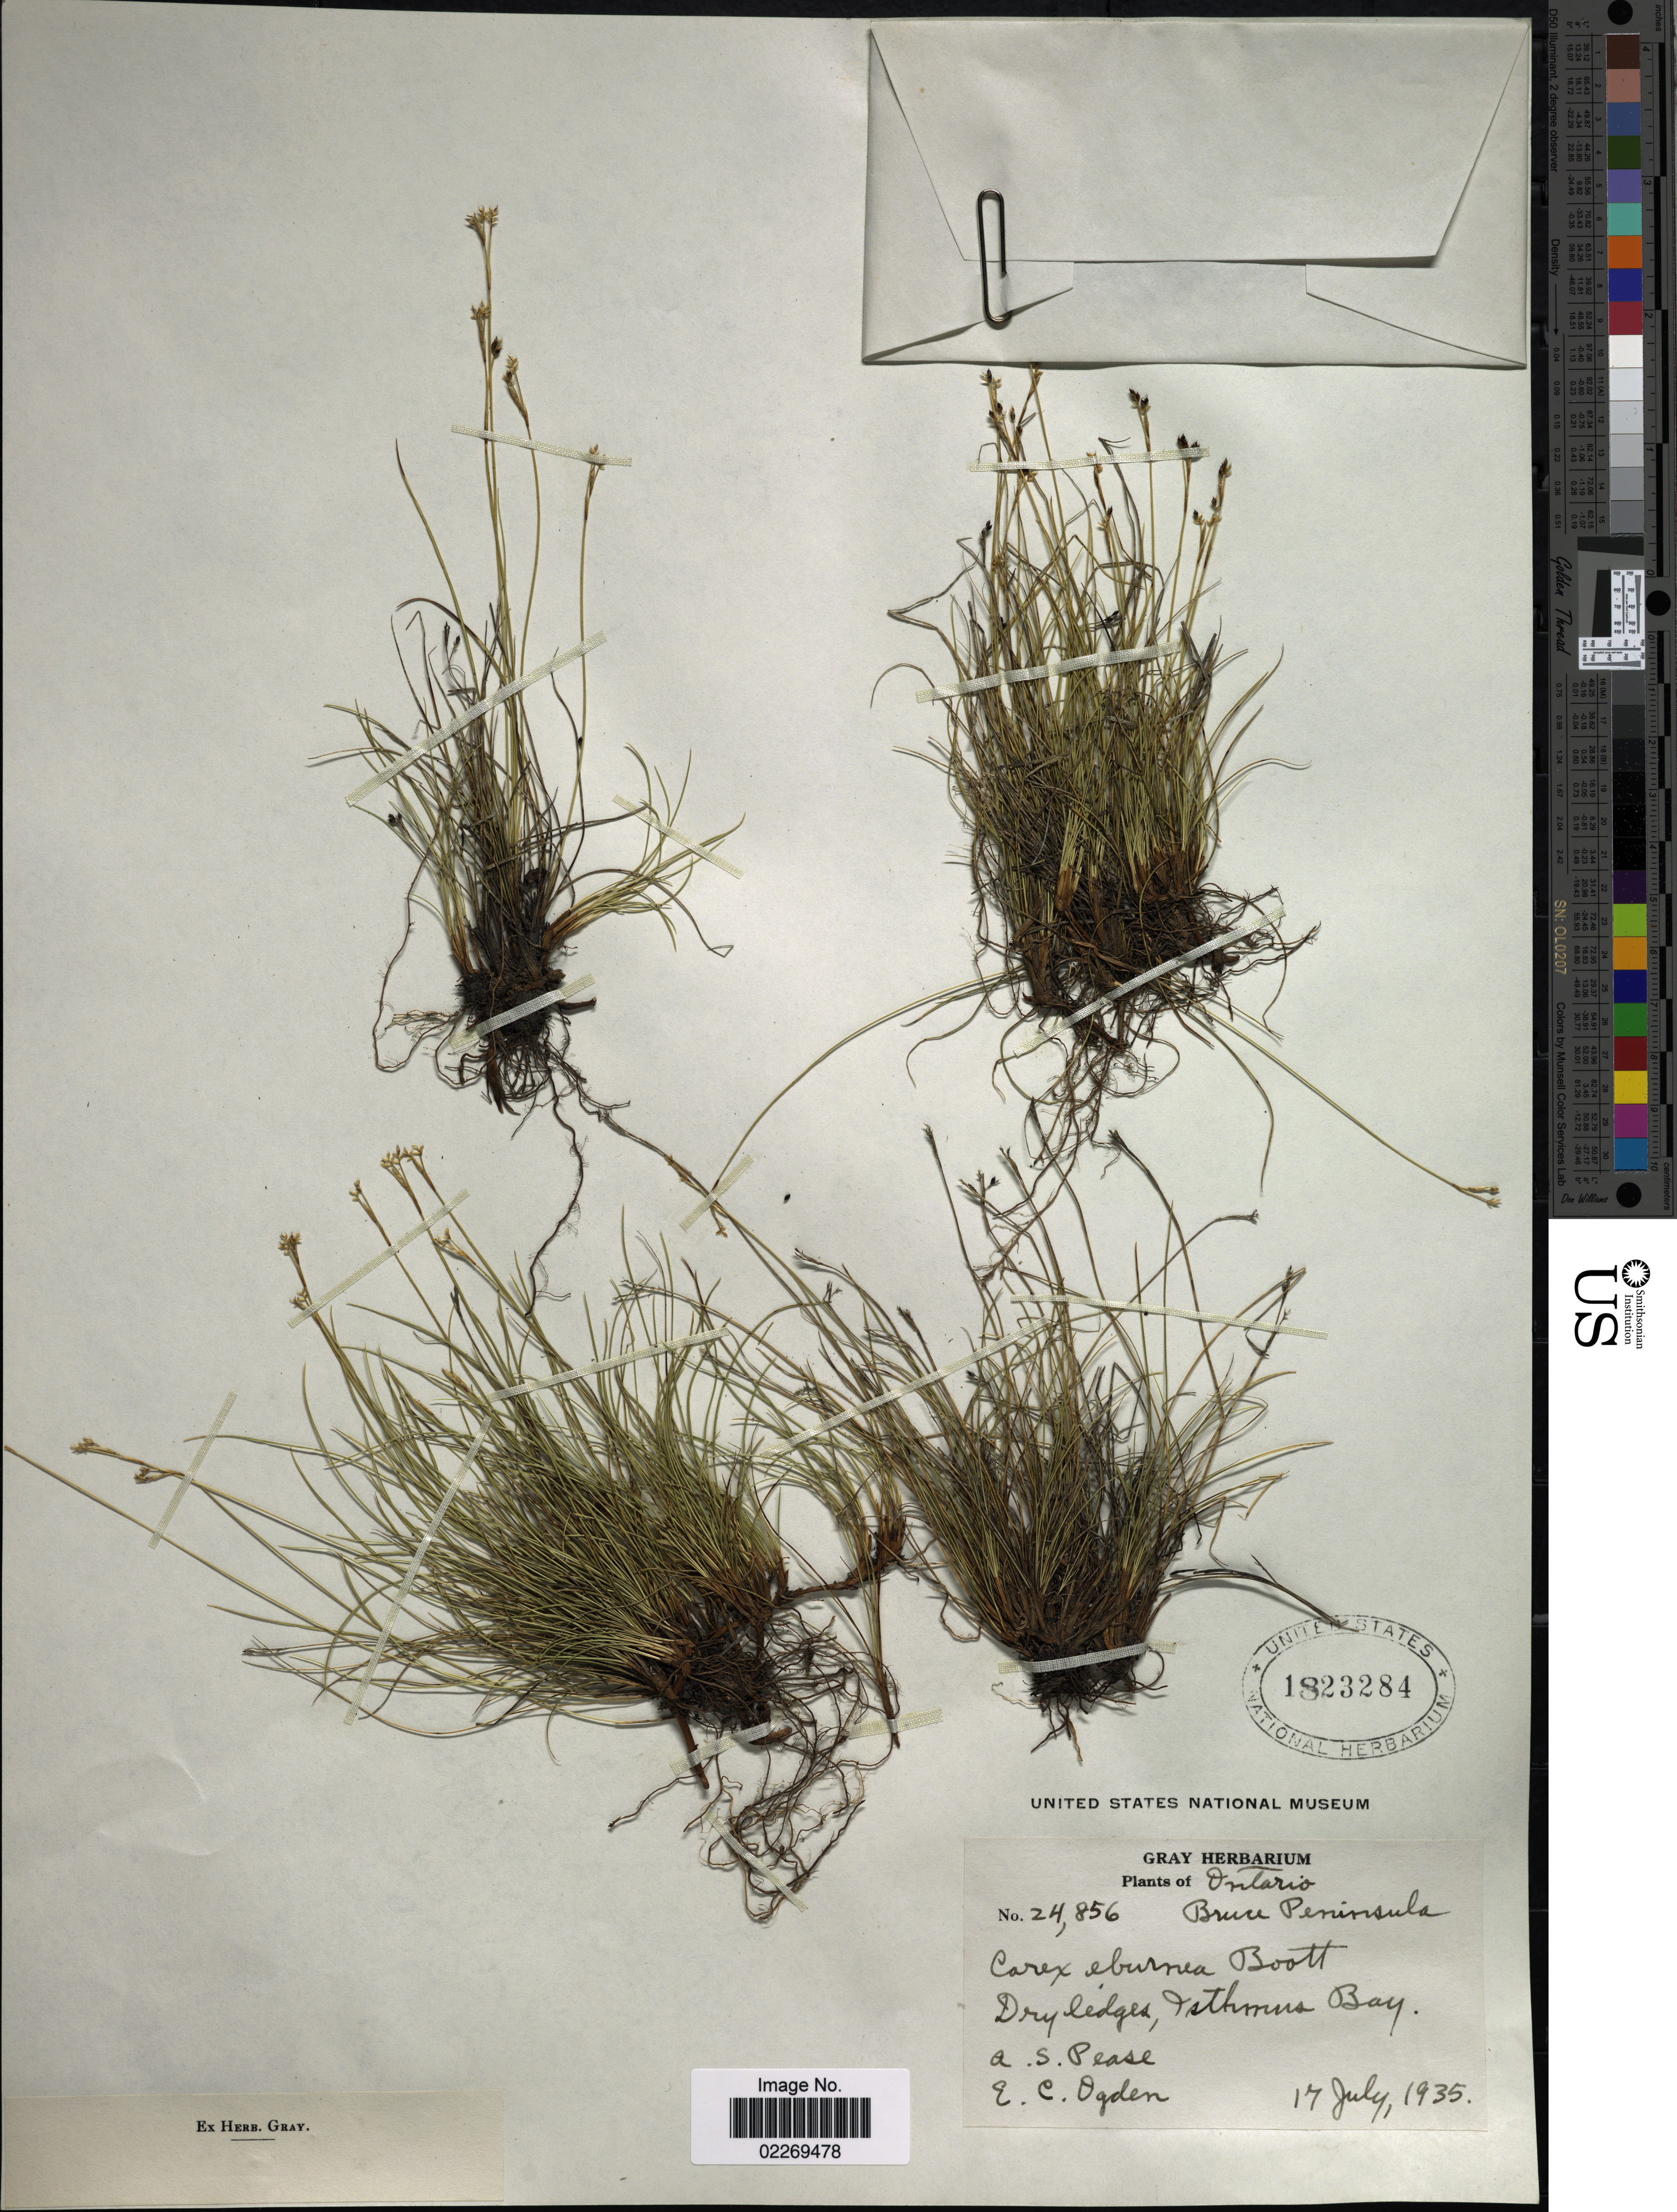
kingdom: Plantae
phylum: Tracheophyta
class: Liliopsida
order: Poales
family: Cyperaceae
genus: Carex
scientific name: Carex eburnea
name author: Boott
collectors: A. S. Pease & E. Ogden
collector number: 24856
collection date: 1935-07-17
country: Canada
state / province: Ontario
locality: Bruce Peninsula, Isthmus Bay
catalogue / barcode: US 1823284